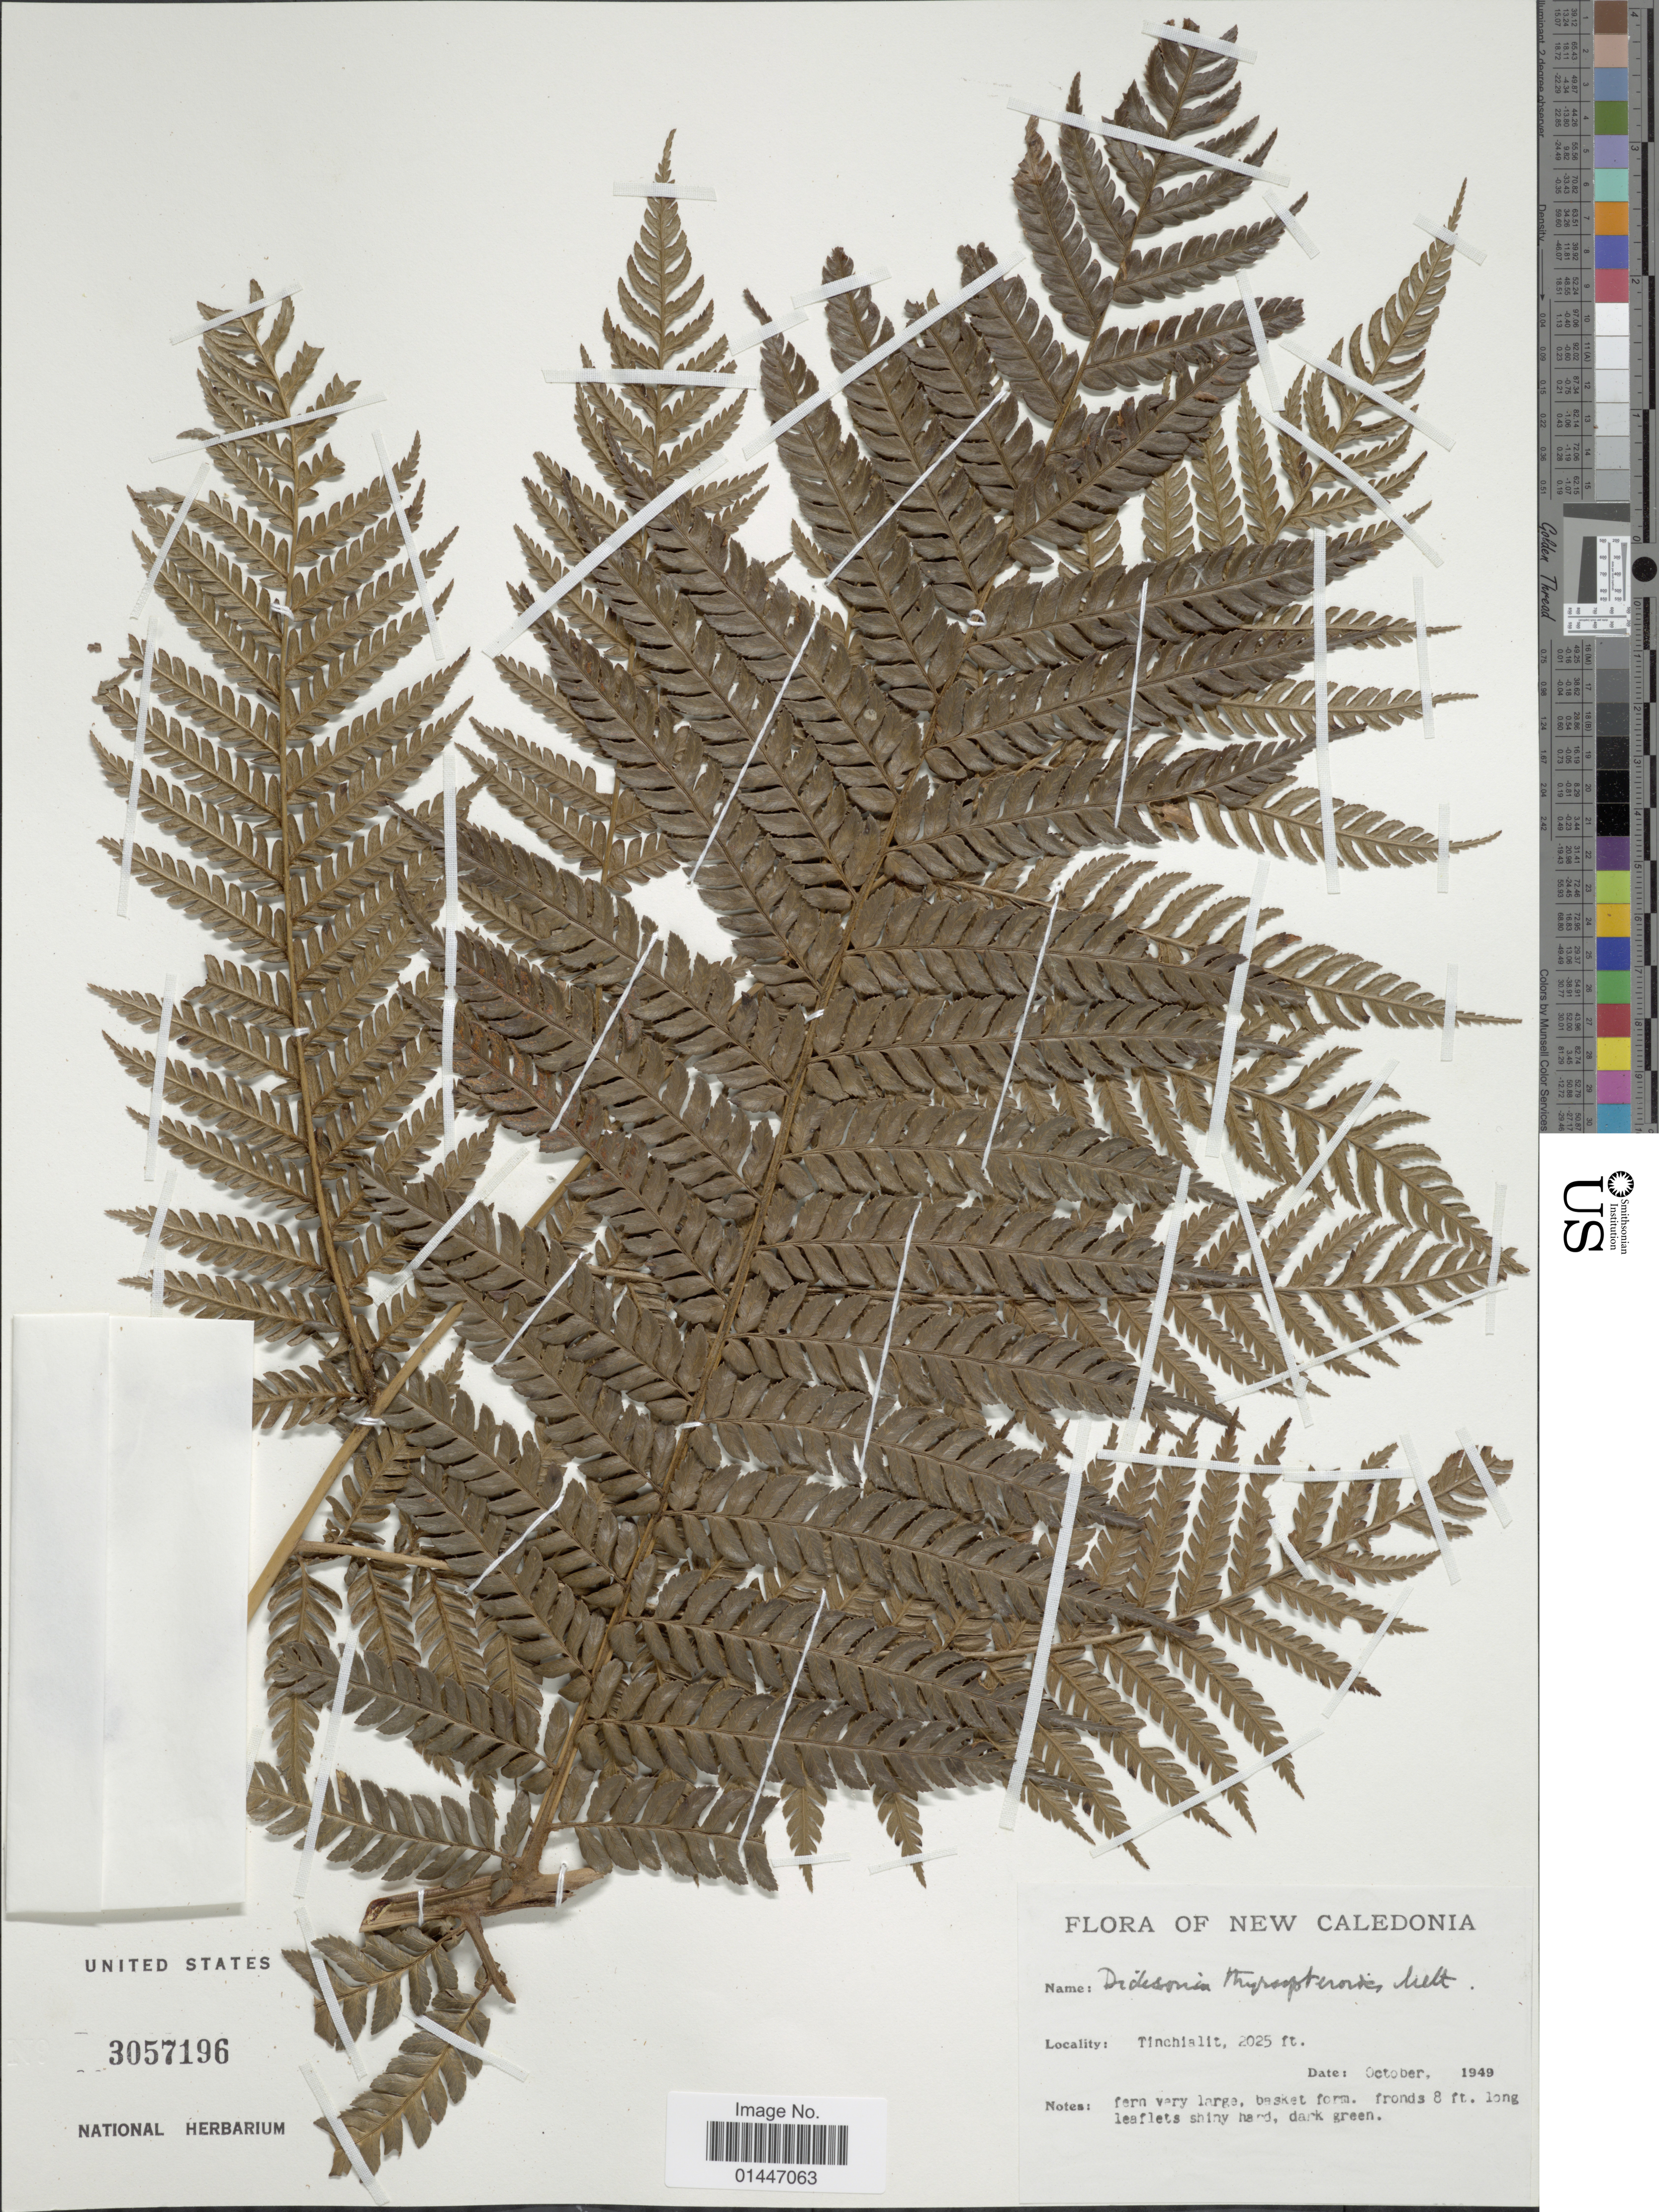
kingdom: Plantae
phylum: Tracheophyta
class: Polypodiopsida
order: Cyatheales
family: Dicksoniaceae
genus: Dicksonia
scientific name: Dicksonia thyrsopteroides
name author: Mett.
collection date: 1949-10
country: New Caledonia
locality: Tinchialit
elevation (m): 617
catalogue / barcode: US 3057196